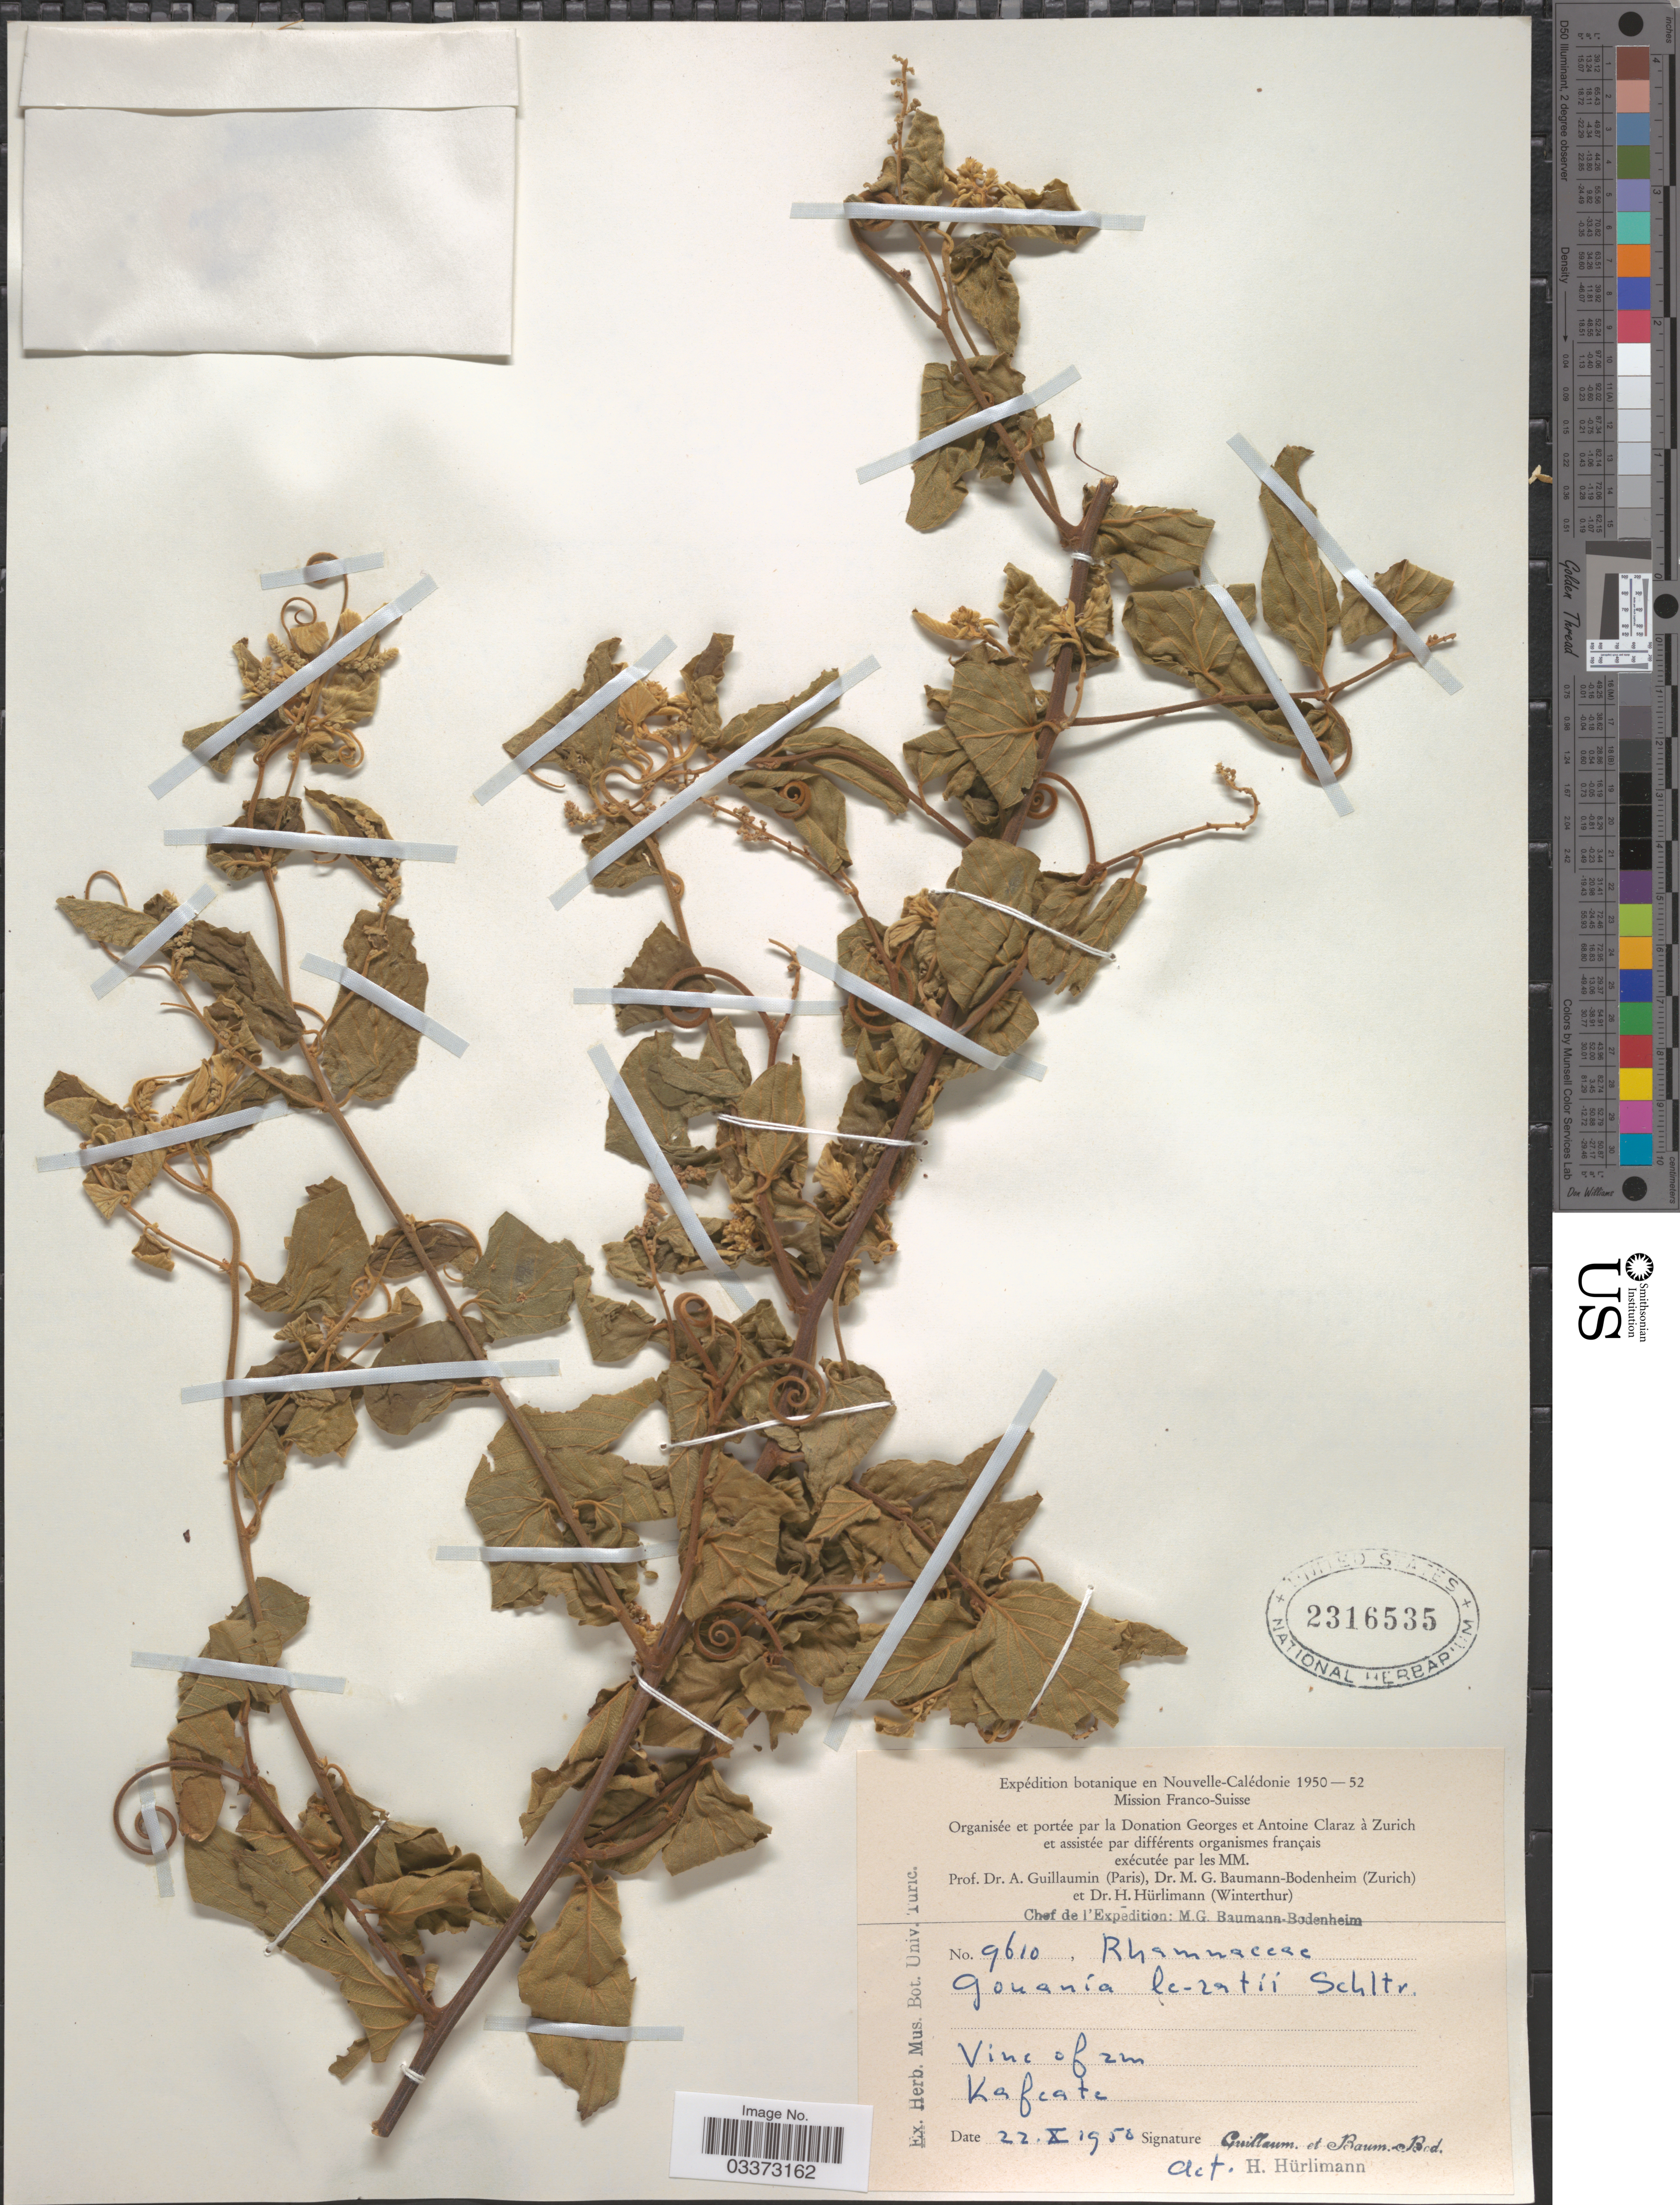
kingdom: Plantae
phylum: Tracheophyta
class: Magnoliopsida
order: Rosales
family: Rhamnaceae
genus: Gouania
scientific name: Gouania leratii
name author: Schltr.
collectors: A. Guillaumin & M. G. Baumann-Bodenheim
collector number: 9610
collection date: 1950-10-22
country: New Caledonia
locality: Kafcate. [interpreted]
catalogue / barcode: US 2316535